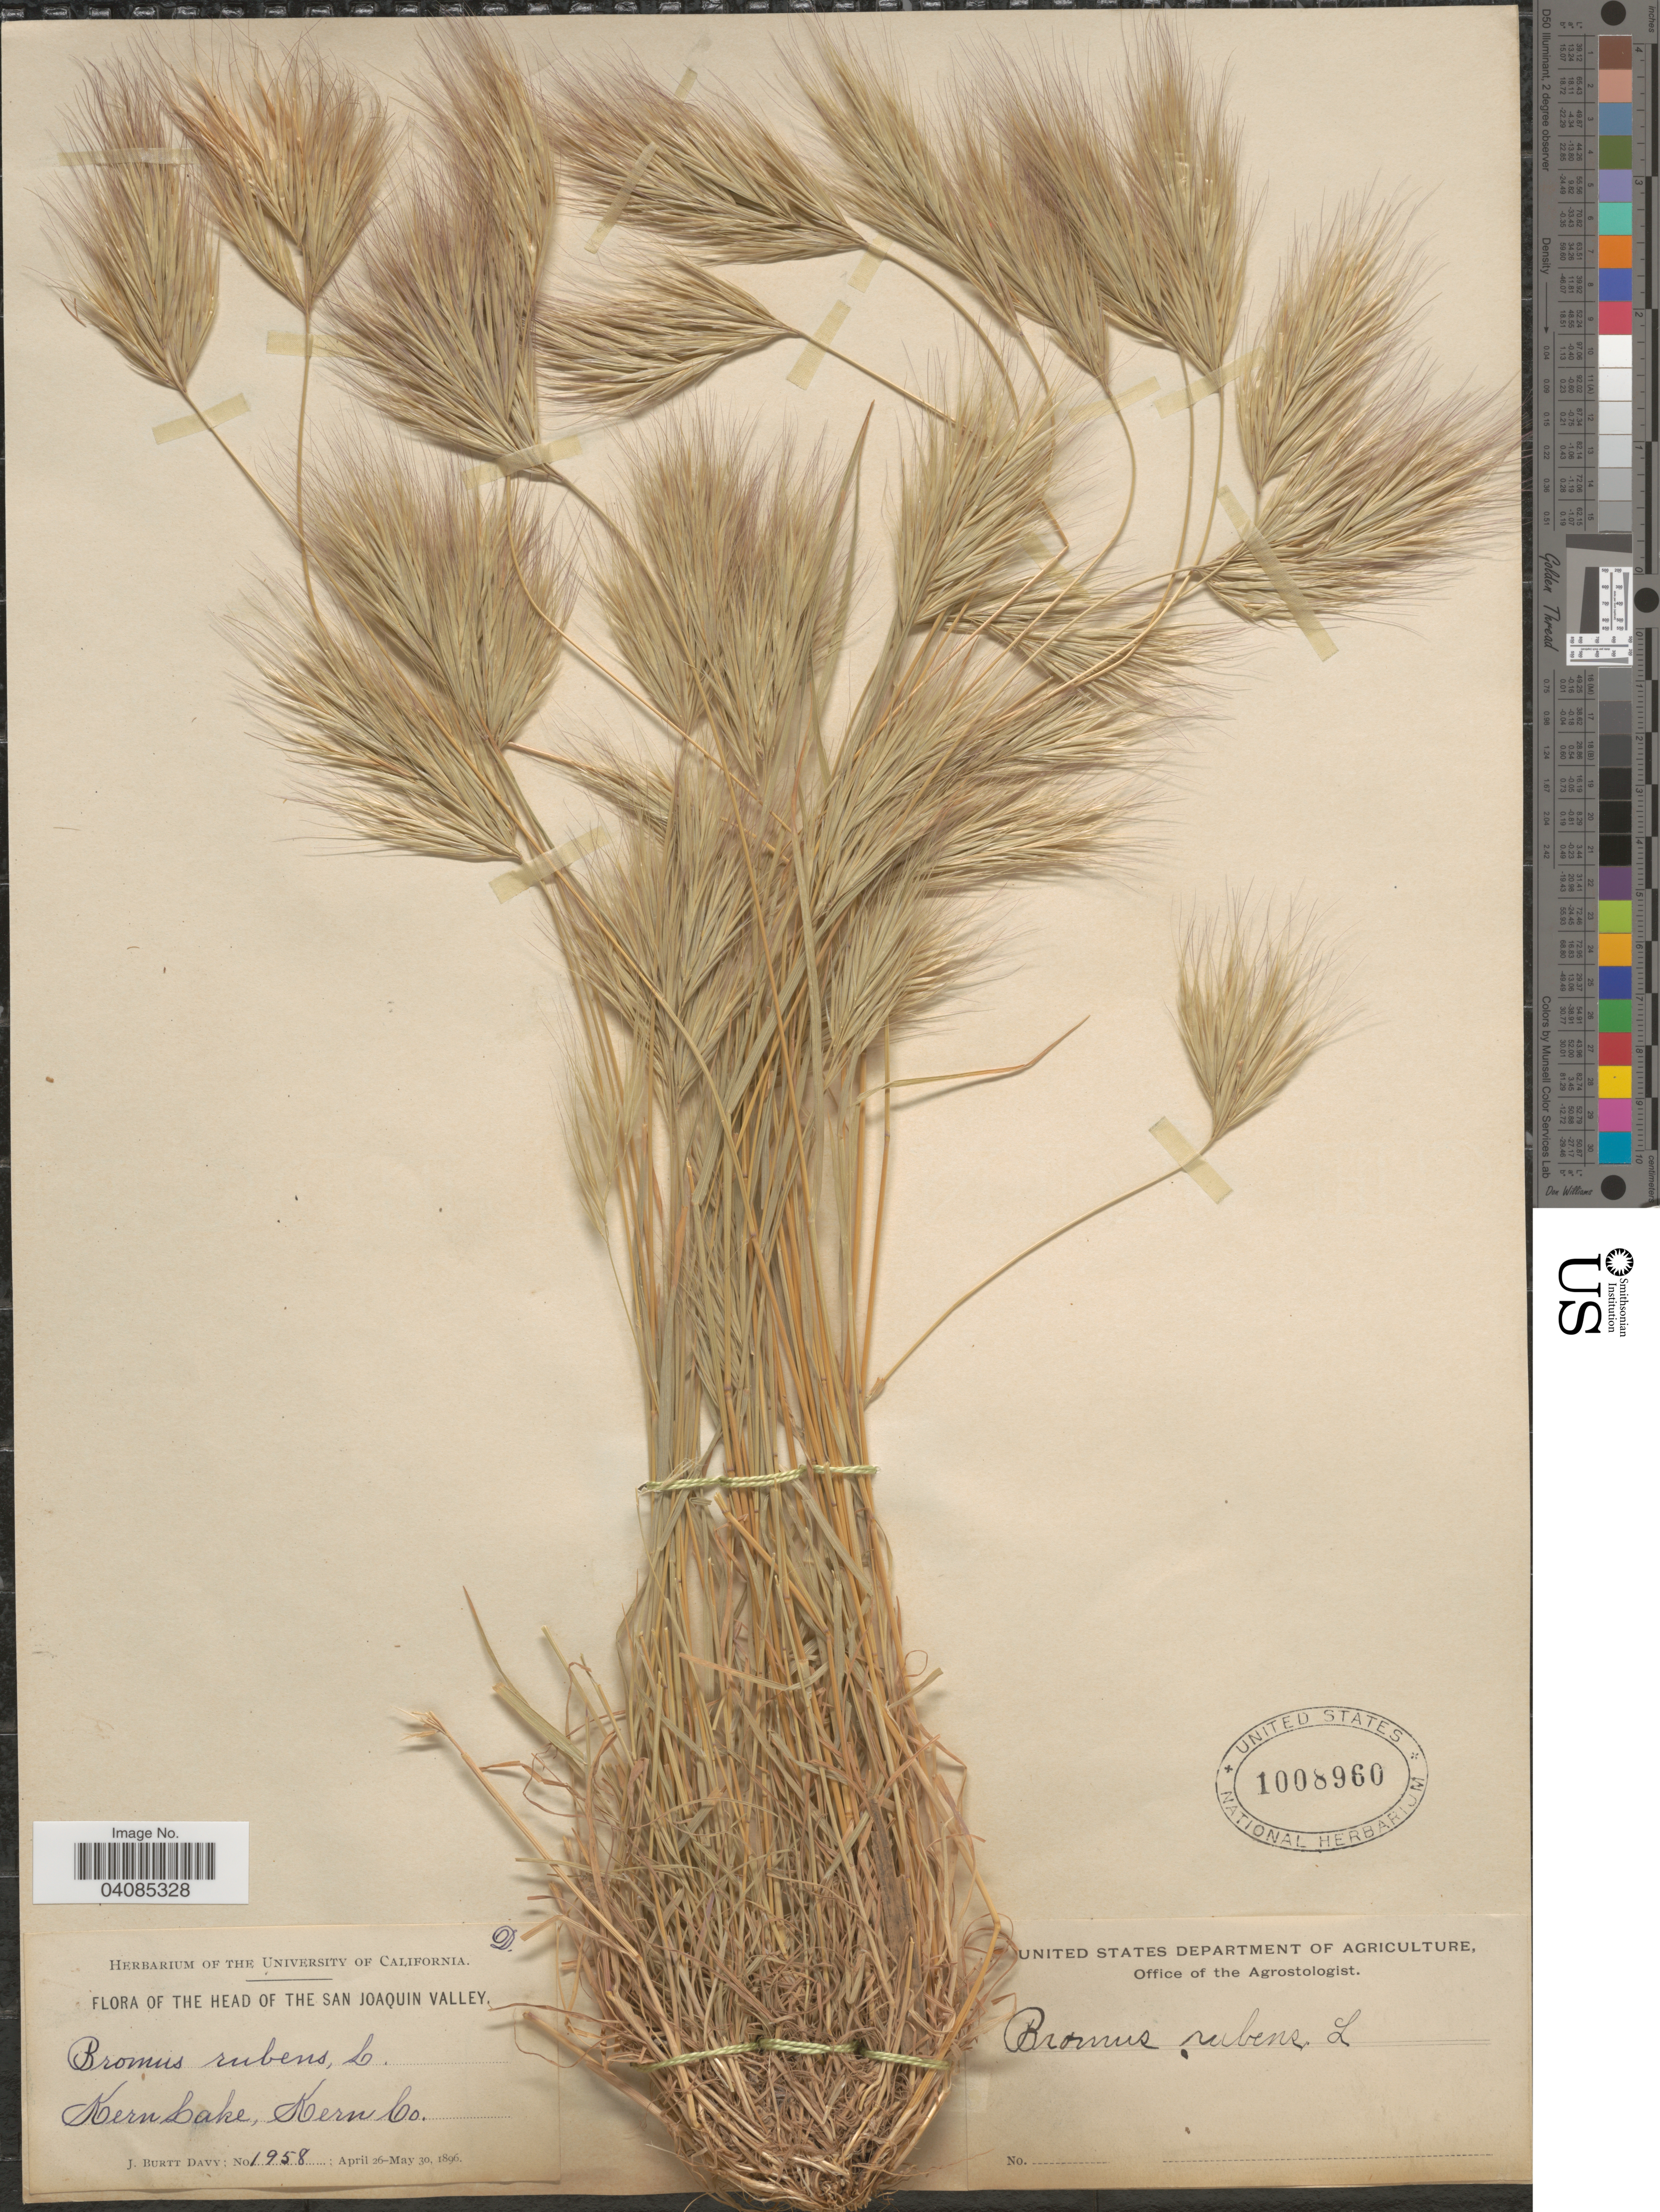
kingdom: Plantae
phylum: Tracheophyta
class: Liliopsida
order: Poales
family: Poaceae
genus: Bromus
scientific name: Bromus rubens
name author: L.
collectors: J. Burtt Davy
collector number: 1958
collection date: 1896-04-26/1896-05-30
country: United States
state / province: California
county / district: Kern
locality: The Head of the San Joaquin Valley. Kern Lake, Kern Co.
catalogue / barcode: US 1008960